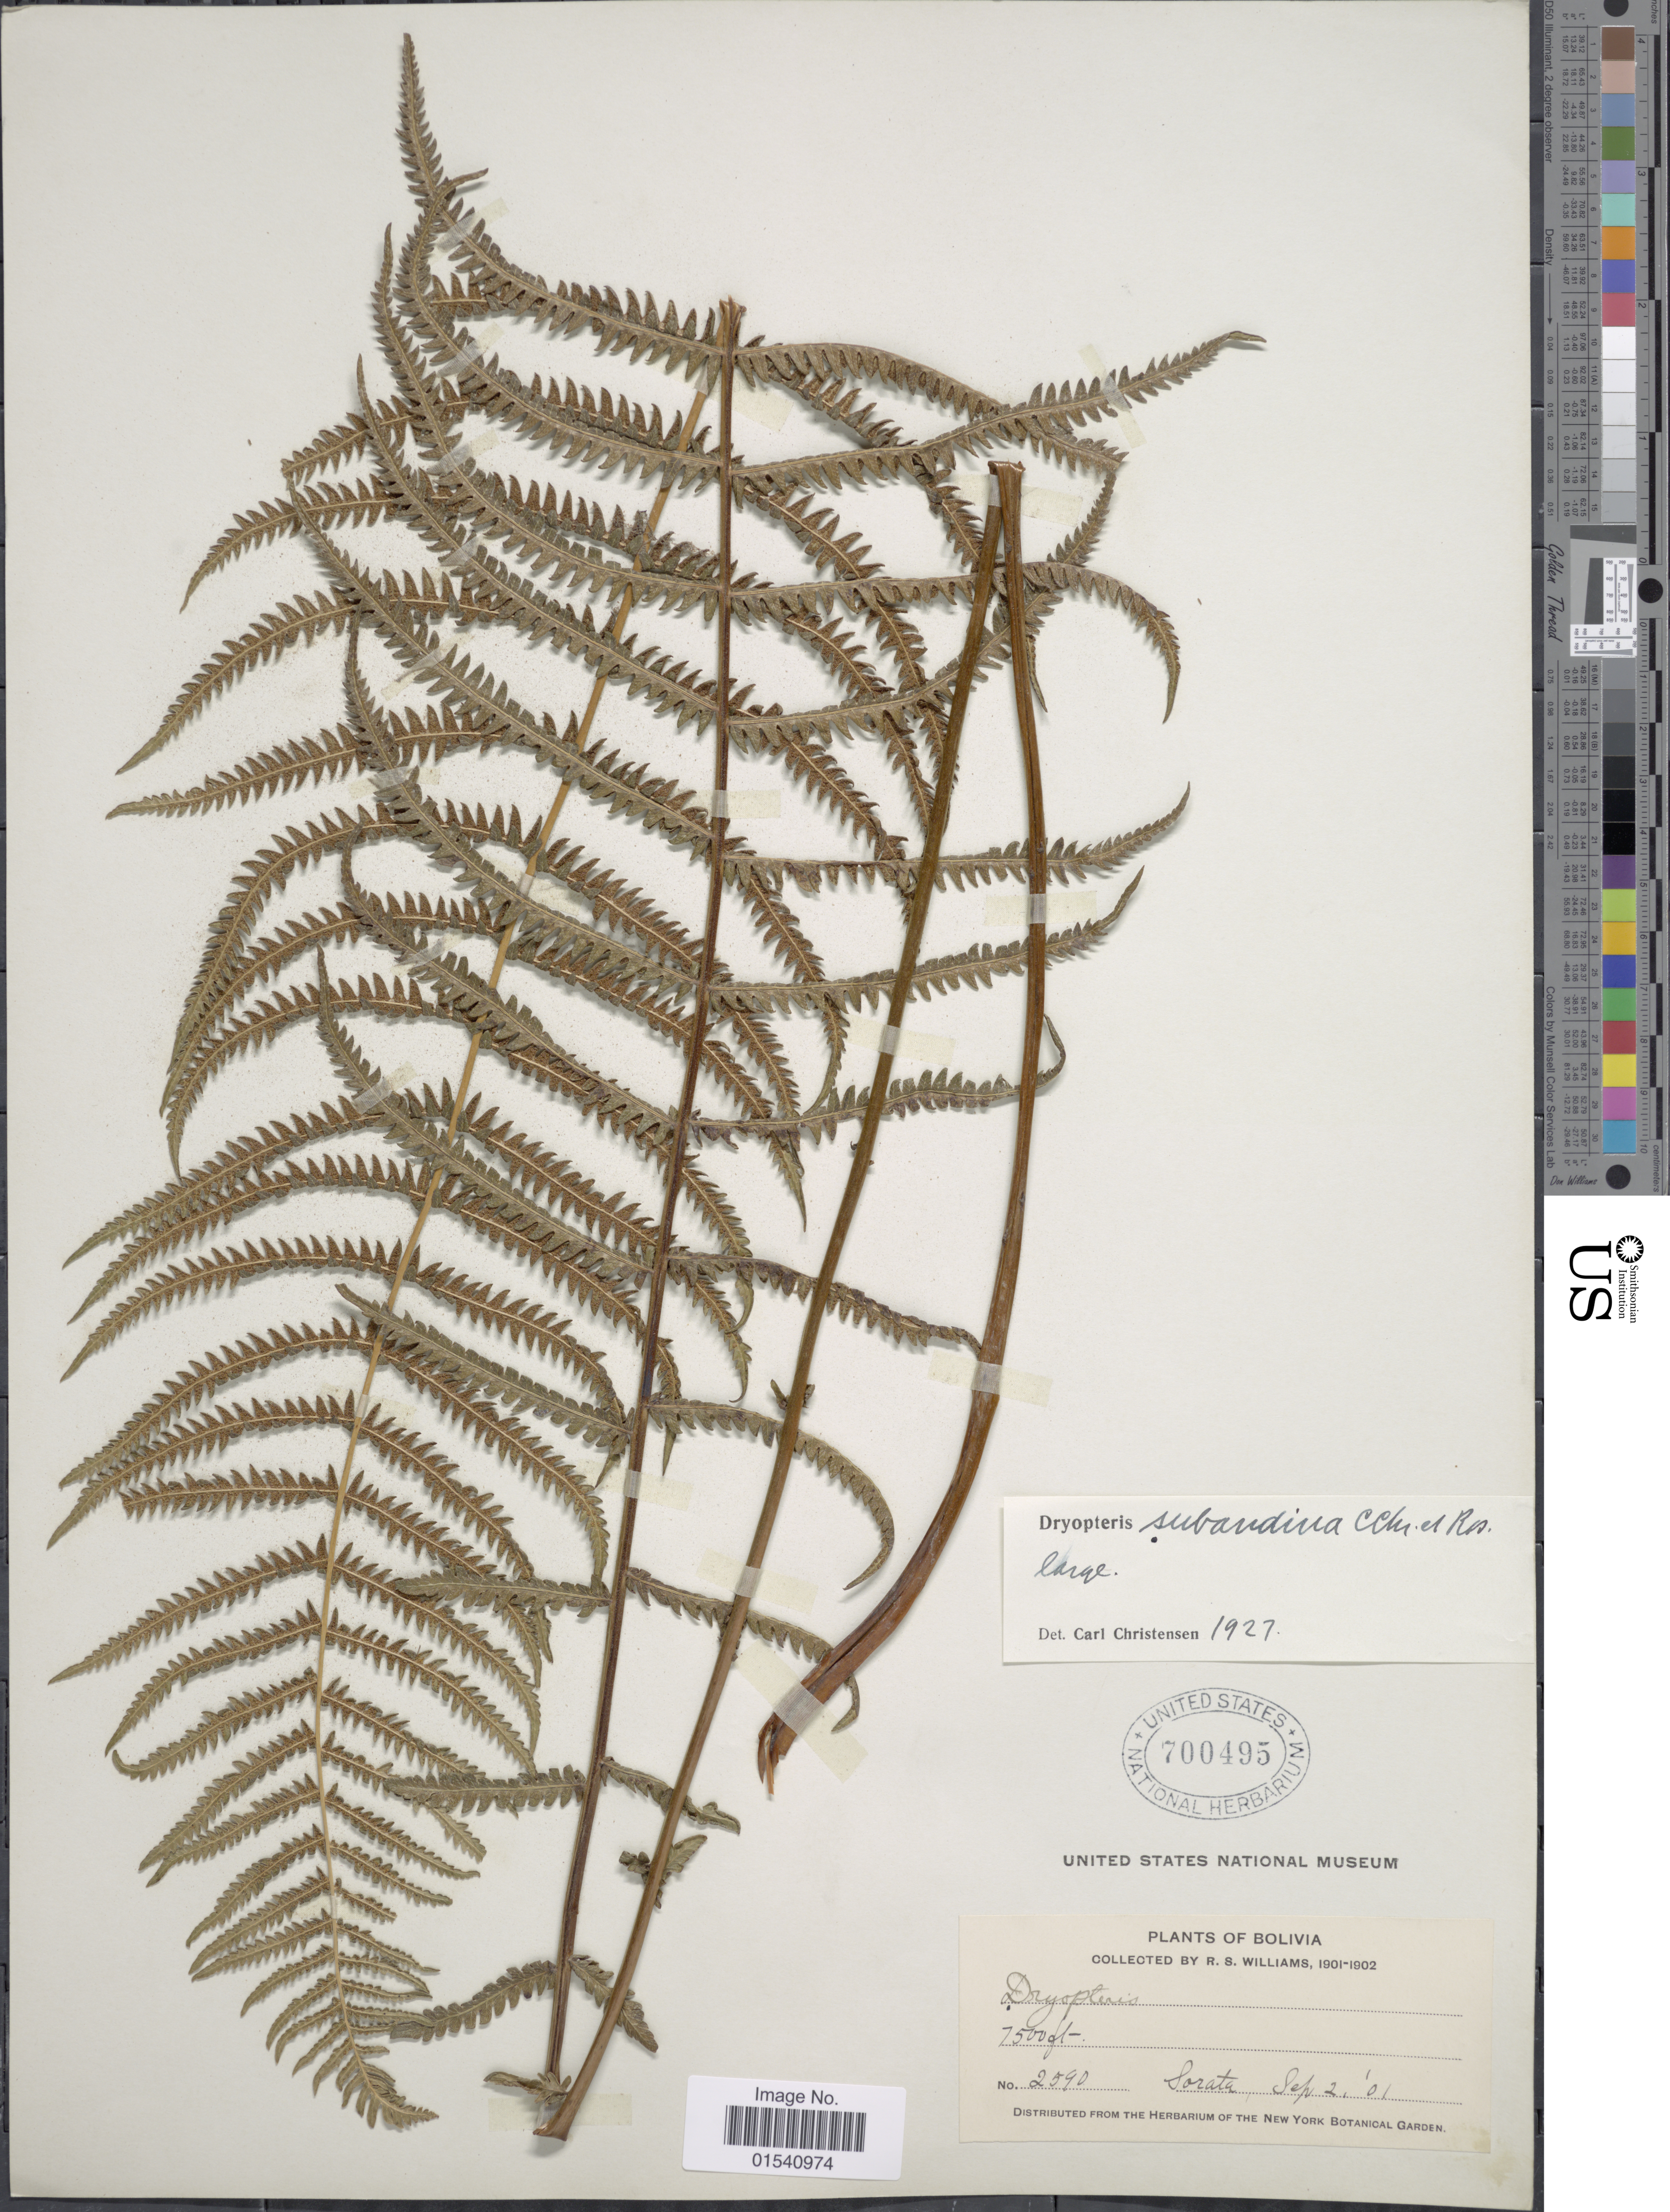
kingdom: Plantae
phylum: Tracheophyta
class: Polypodiopsida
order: Polypodiales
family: Thelypteridaceae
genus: Amauropelta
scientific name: Amauropelta rufa (Poir.) comb. nov., ined 2015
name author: (Poir.)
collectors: R. S. Williams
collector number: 2590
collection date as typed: Sep. 2, '01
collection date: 1901-09-02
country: Bolivia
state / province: La Páz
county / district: Larecaja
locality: Sorata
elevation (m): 2286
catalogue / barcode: US 700495